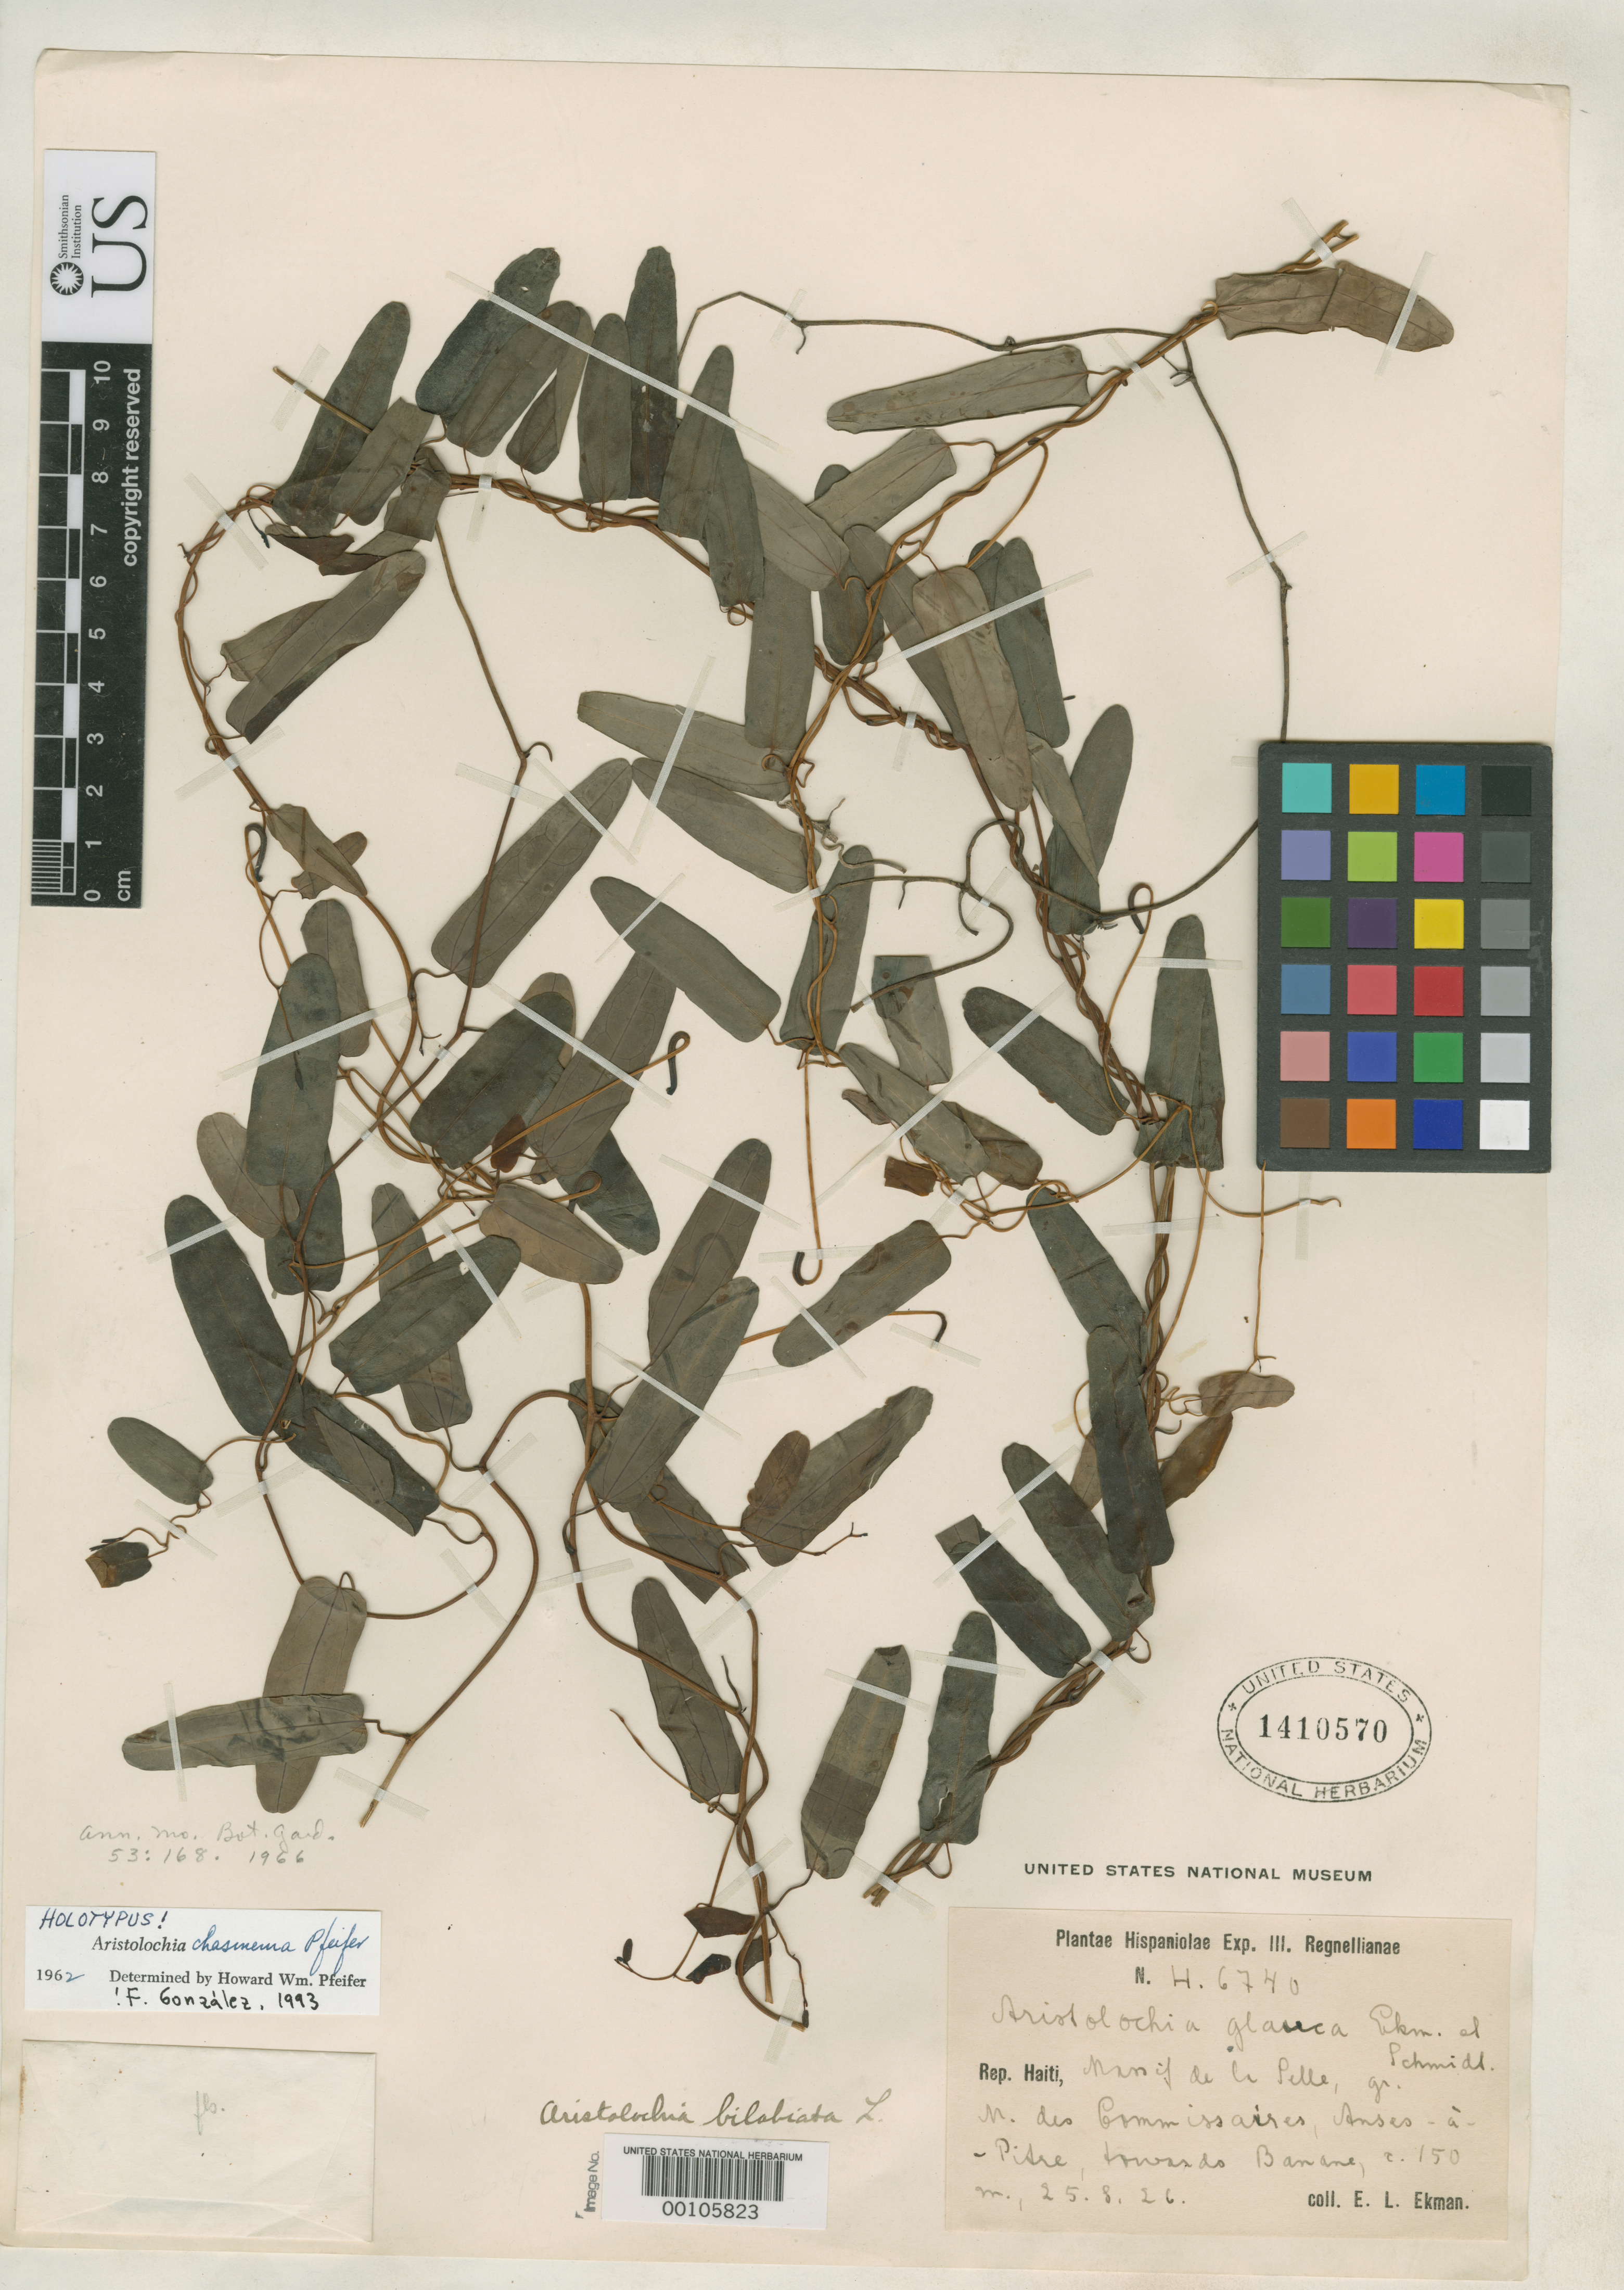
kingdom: Plantae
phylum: Tracheophyta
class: Magnoliopsida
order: Piperales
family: Aristolochiaceae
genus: Aristolochia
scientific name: Aristolochia chasmema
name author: Pfeifer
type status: Holotype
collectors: E. L. Ekman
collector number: H 6740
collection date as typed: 25 Aug 1926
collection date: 1926-08-25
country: Haiti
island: Hispaniola Island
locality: Massif de La Pelle, River Pedernales.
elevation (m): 150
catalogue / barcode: US 1410570